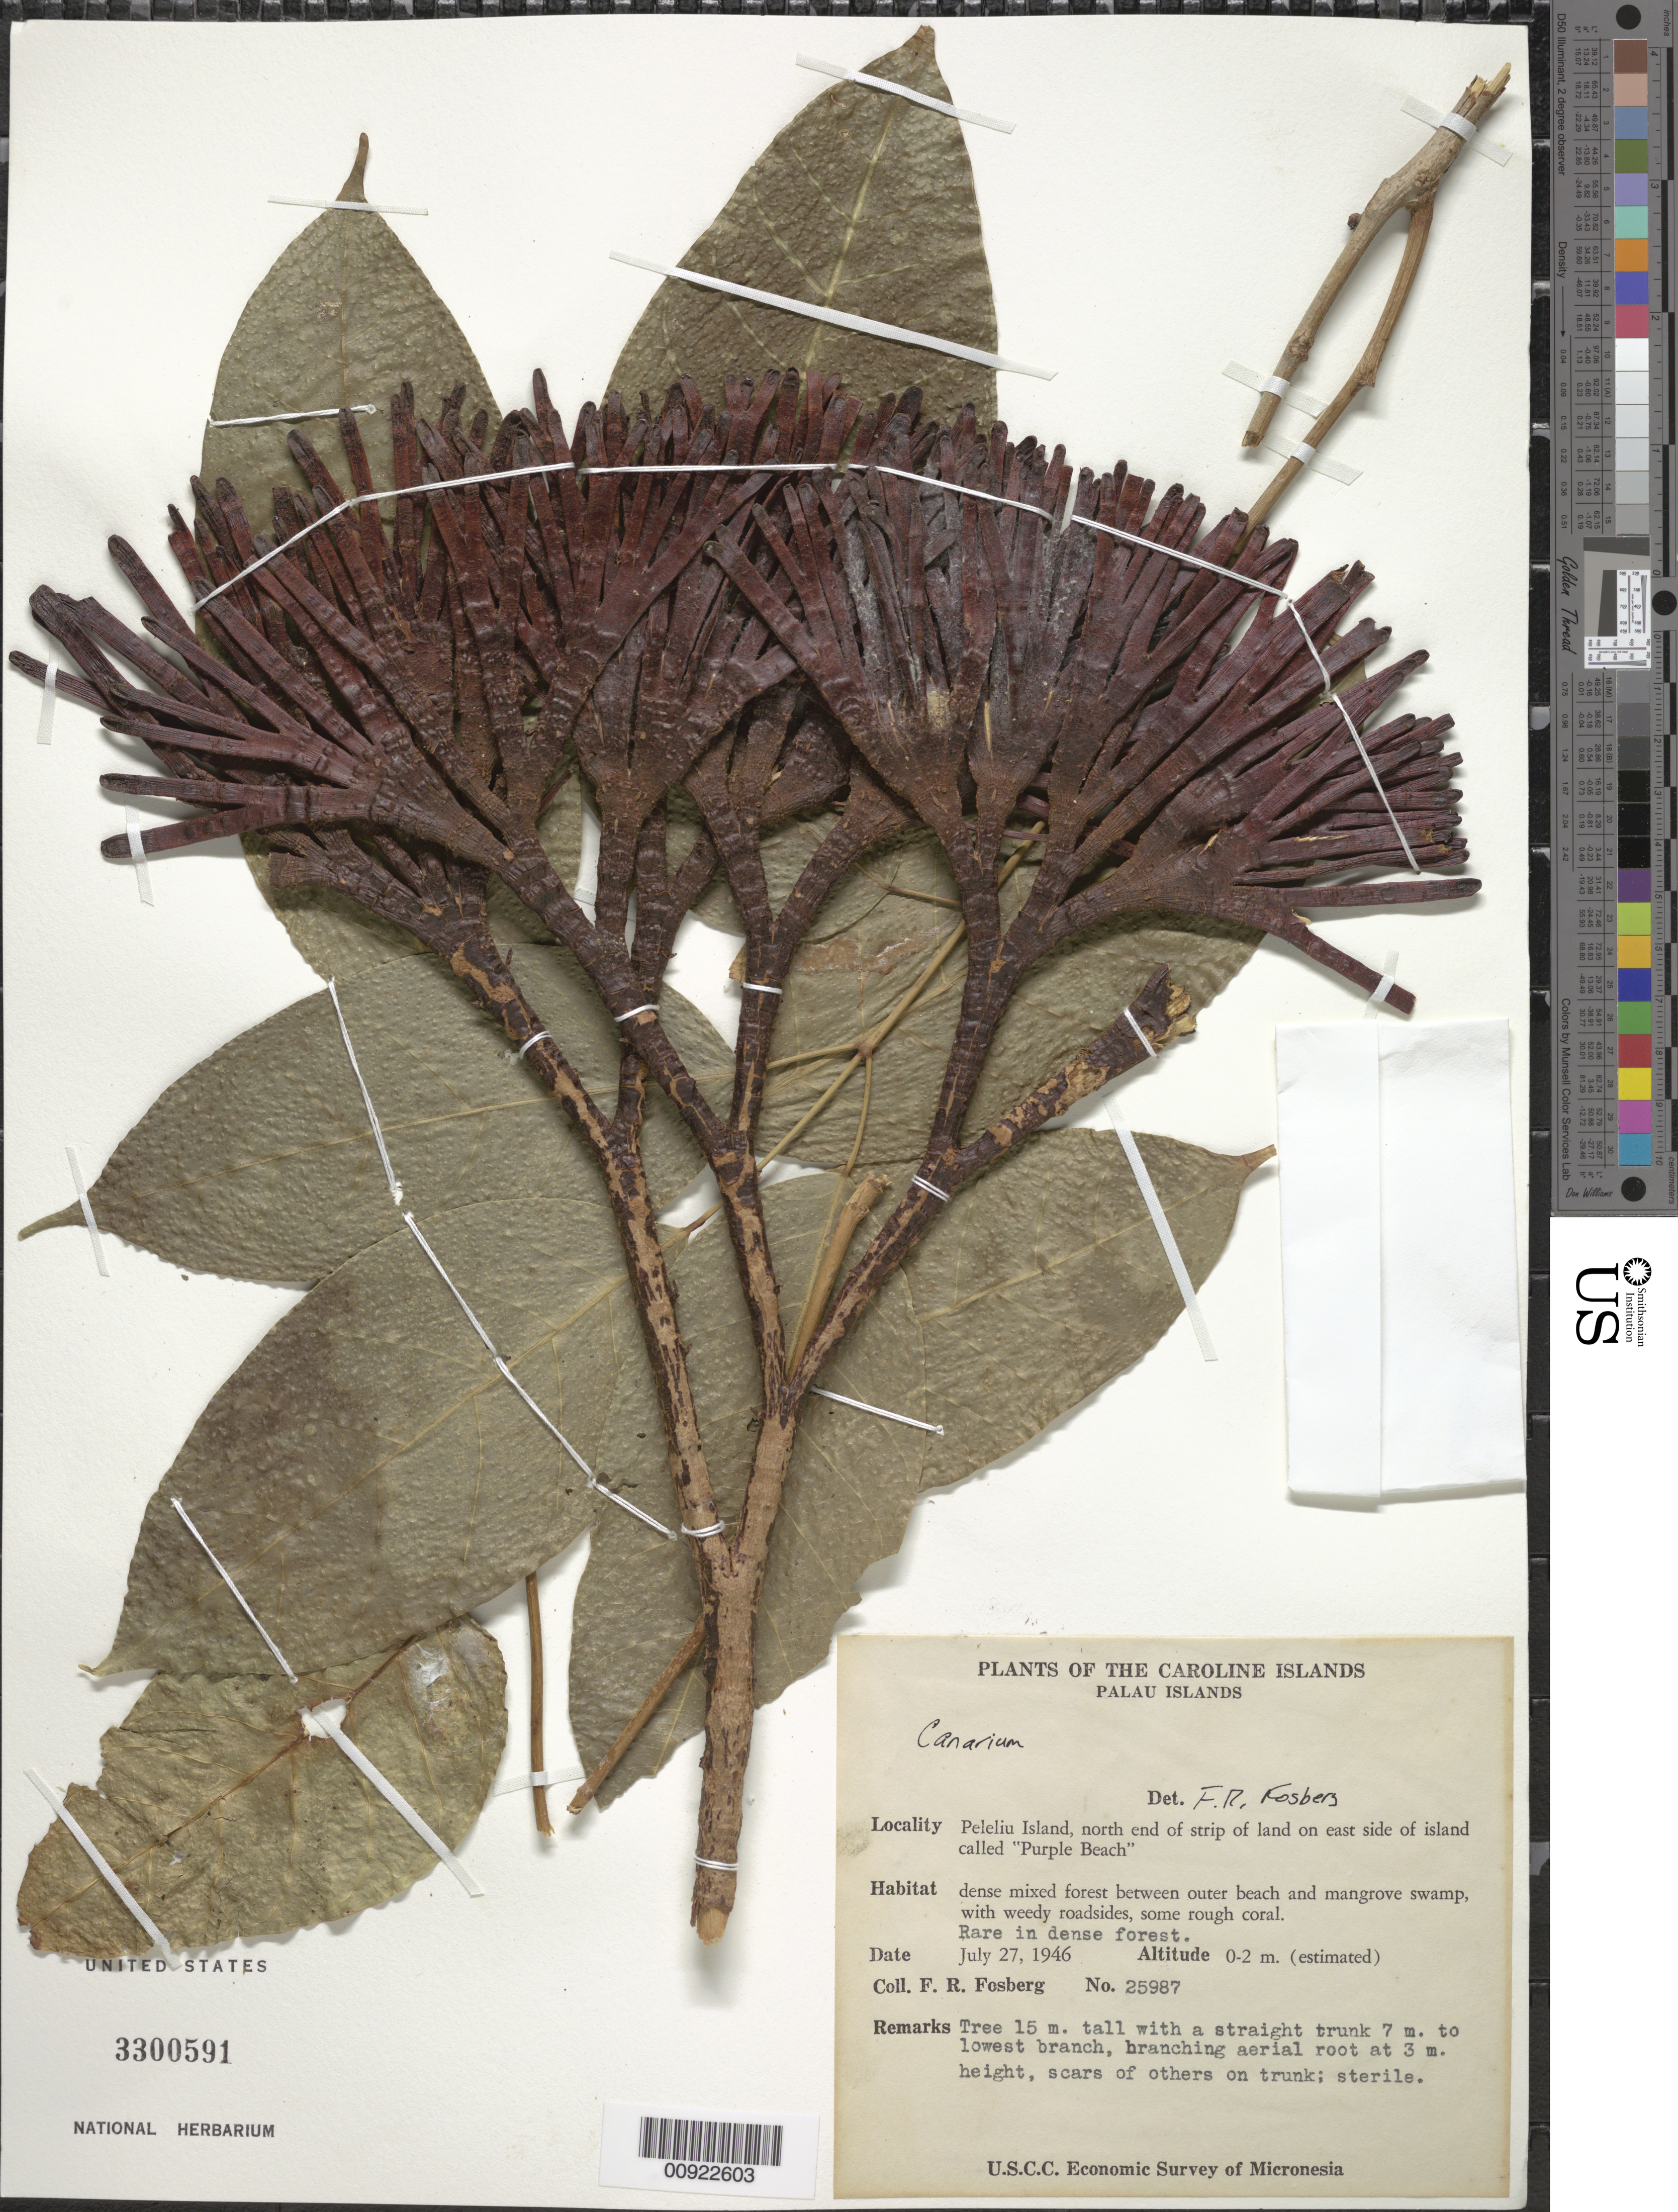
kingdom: Plantae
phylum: Tracheophyta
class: Magnoliopsida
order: Sapindales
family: Burseraceae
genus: Canarium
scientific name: Canarium sp.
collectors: F. R. Fosberg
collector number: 25987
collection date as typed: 27 Jul 1946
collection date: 1946-07-27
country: Palau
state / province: Peleliu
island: Beliliou [Peleliu]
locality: N end of strip of land on E side of island called "Purple Beach."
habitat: Dense mixed forest between outer beach and mangrove swamp, with weedy roadsides, some rough coral. Rare in dense forest.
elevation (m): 0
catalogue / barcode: US 3300591